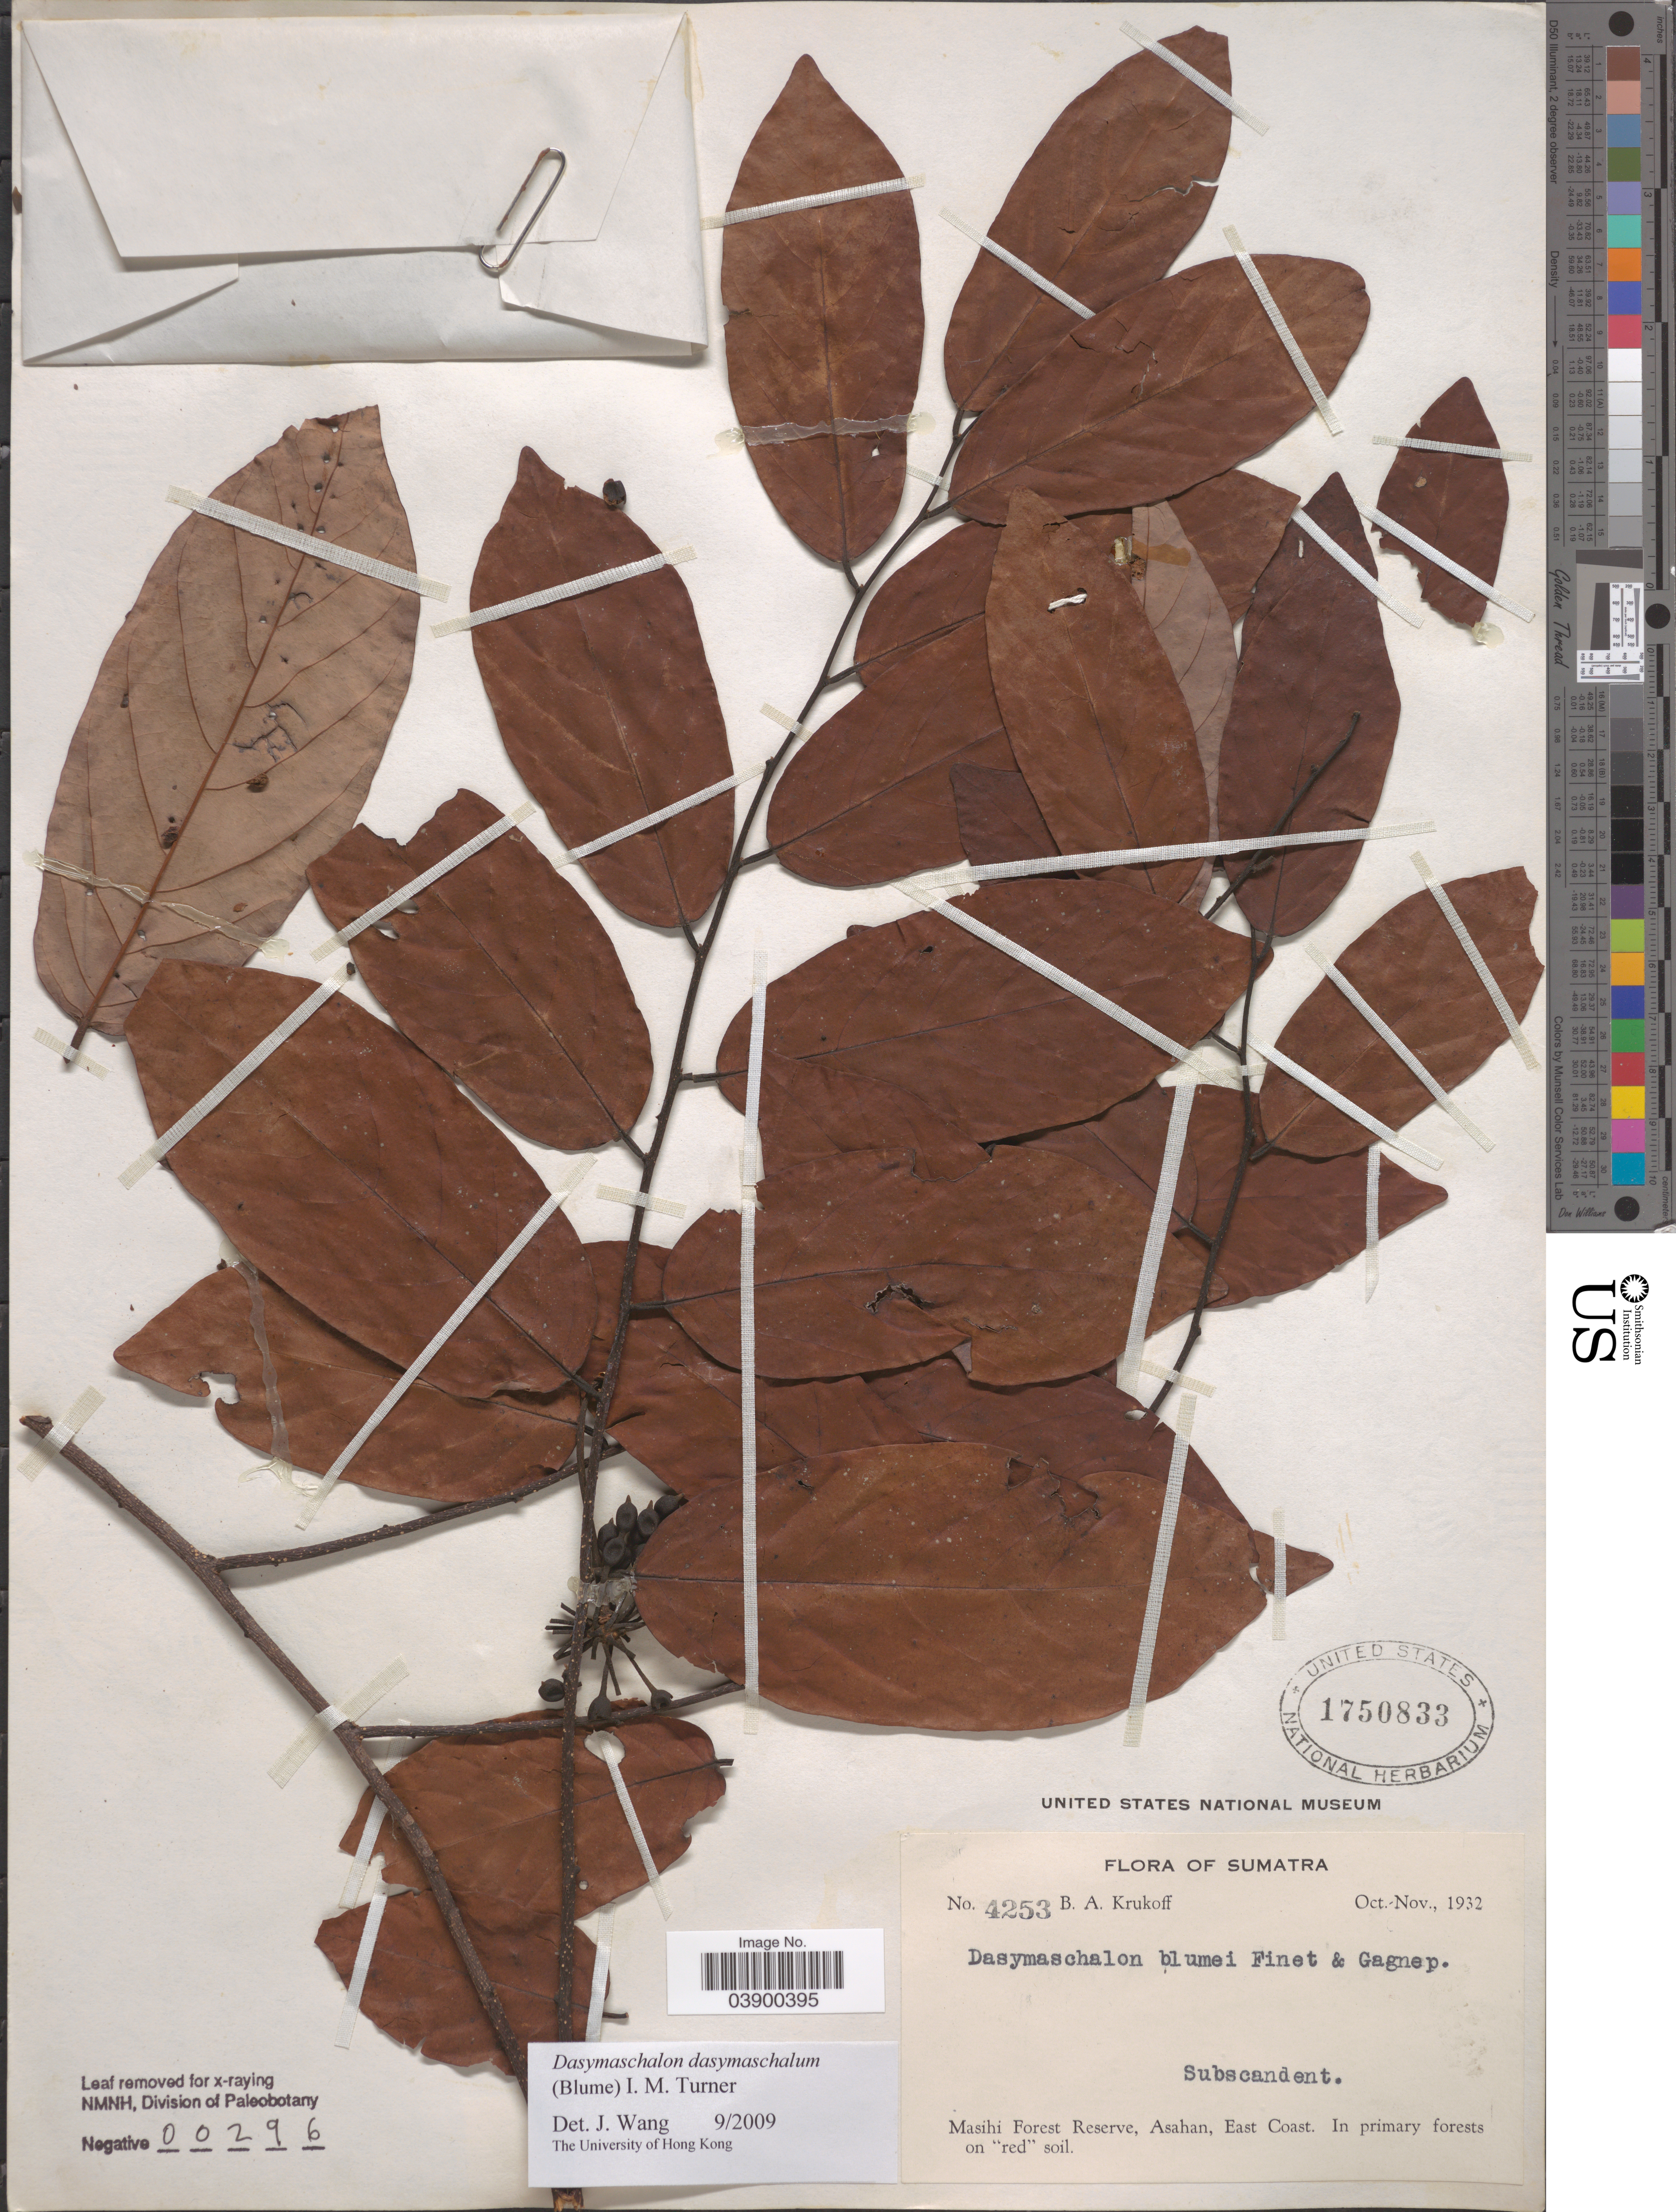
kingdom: Plantae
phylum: Tracheophyta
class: Magnoliopsida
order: Magnoliales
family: Annonaceae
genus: Dasymaschalon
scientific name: Dasymaschalon dasymaschalum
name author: (Blume) I.M. Turner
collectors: B. A. Krukoff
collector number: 4253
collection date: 1932-10/1932-11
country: Indonesia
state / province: Sumatra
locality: Masihi Forest Reserve, Asahan, East Coast.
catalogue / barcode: US 1750833